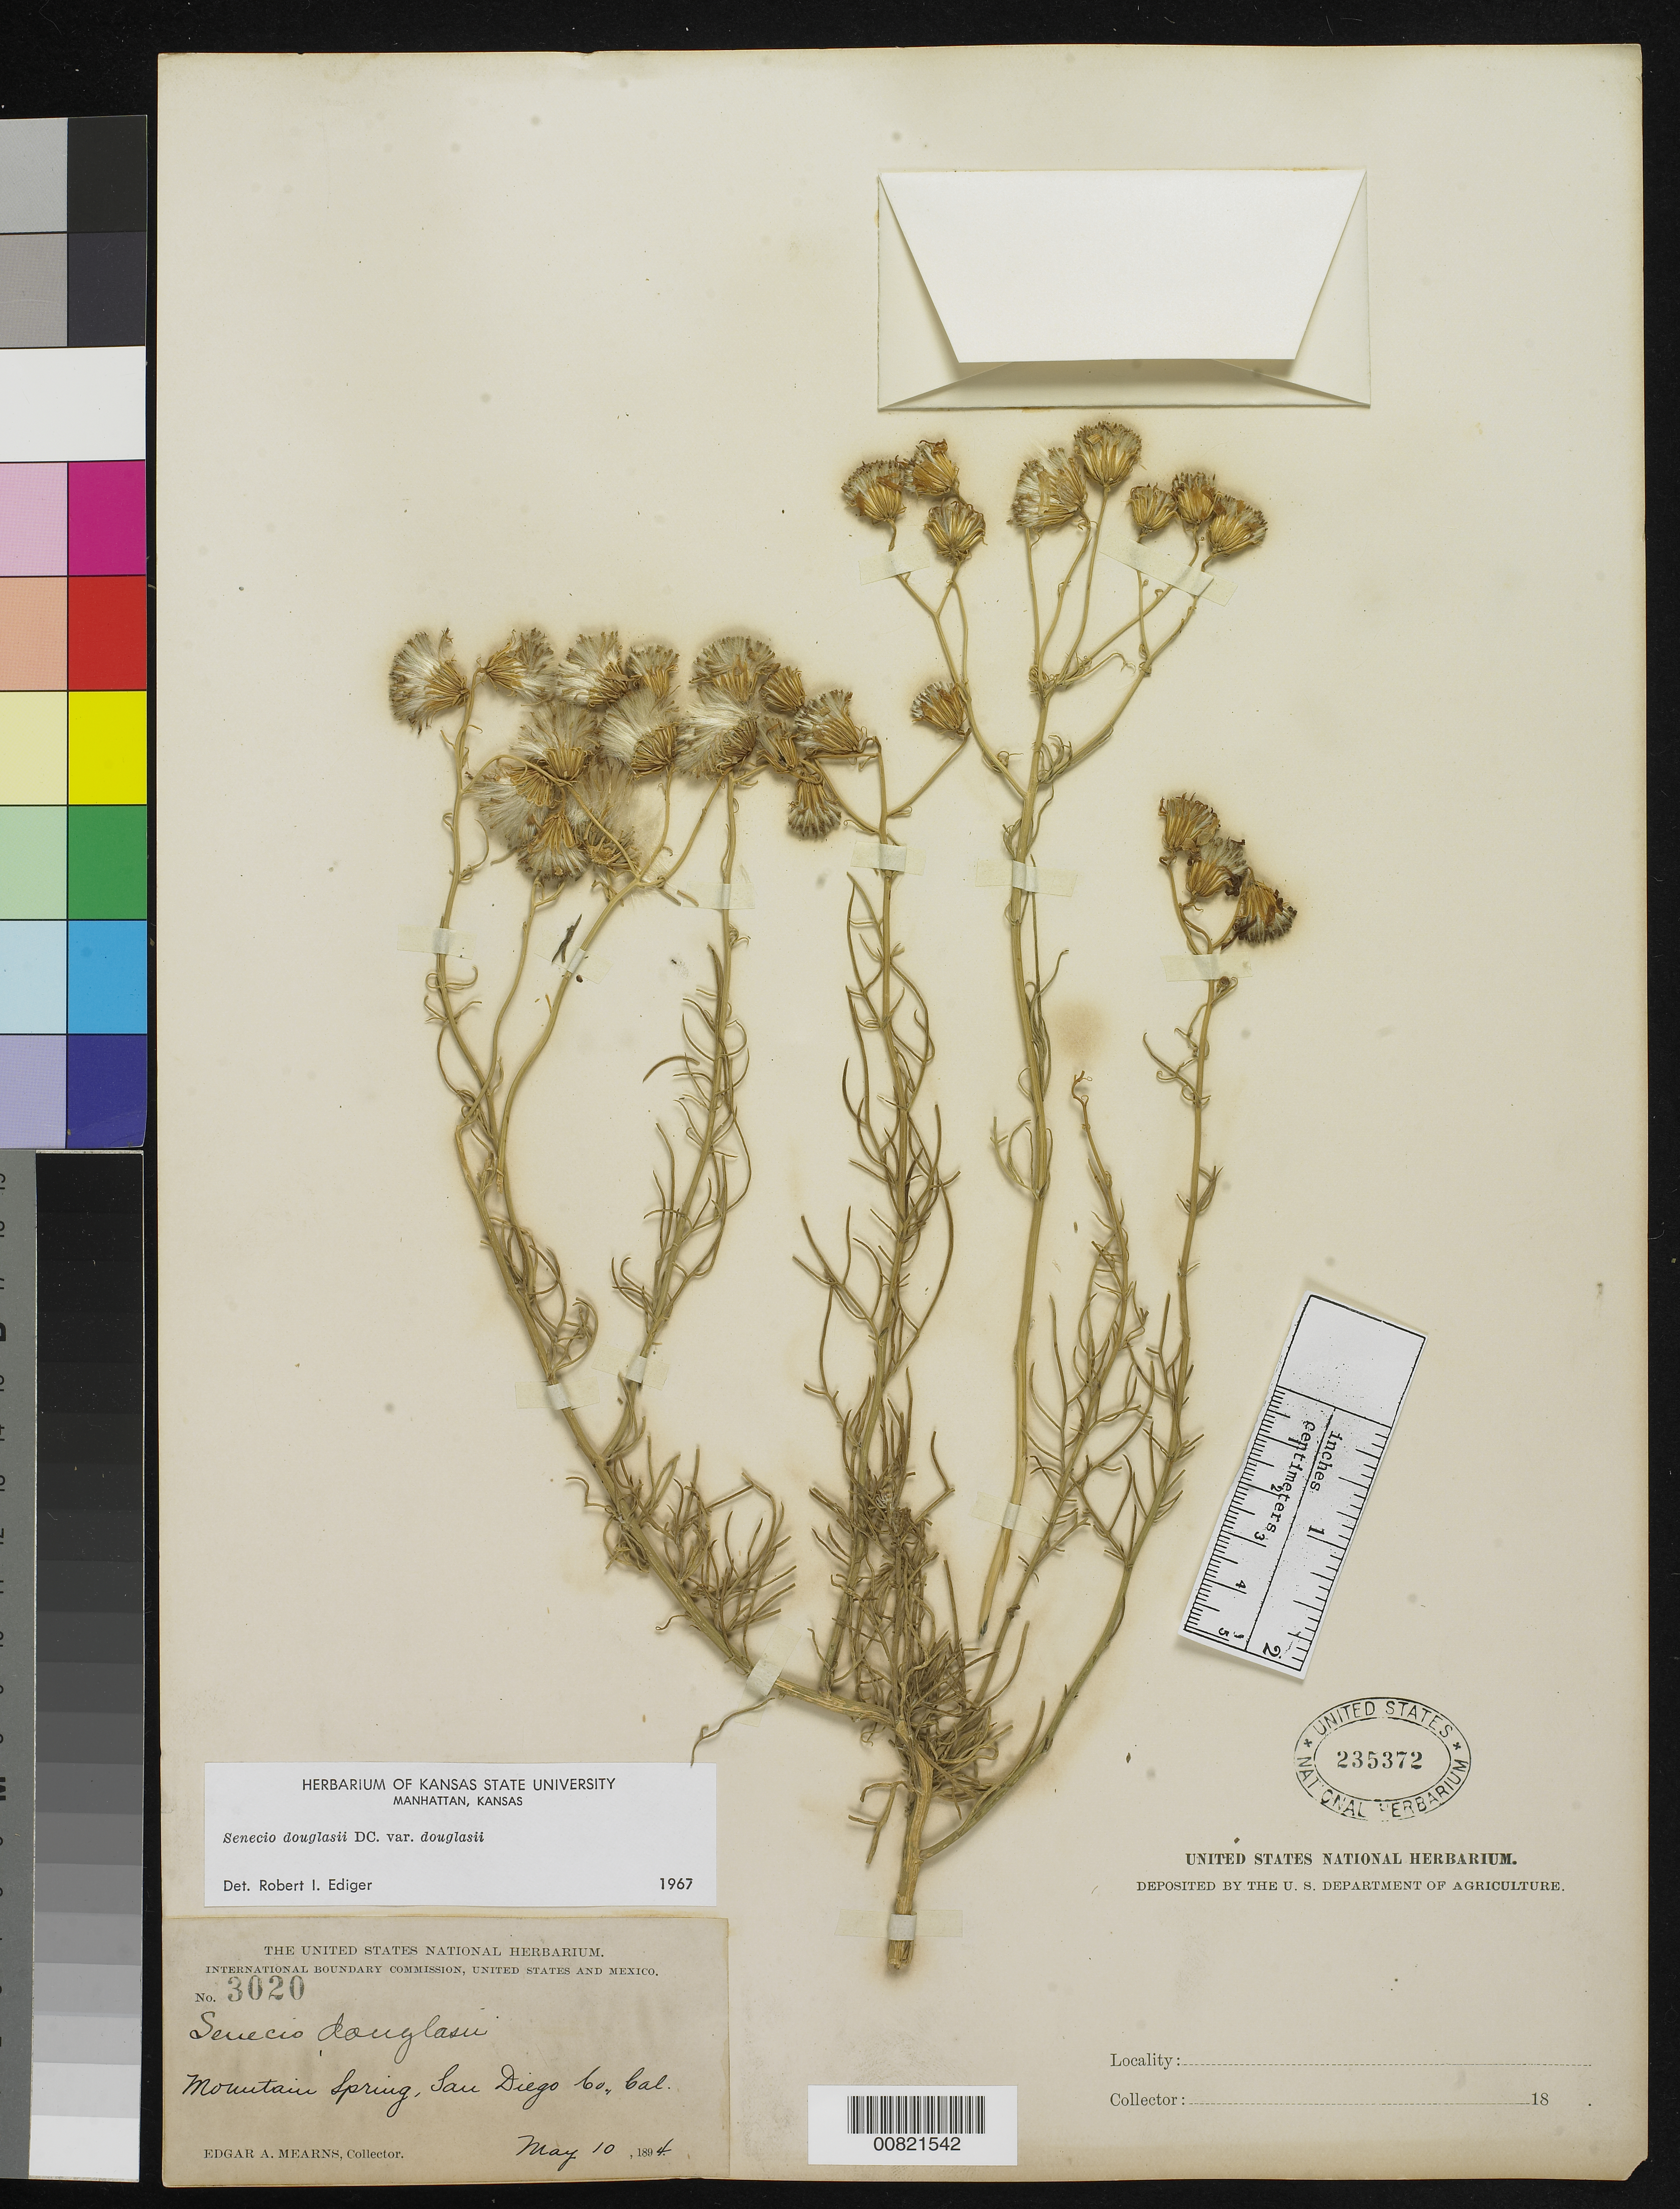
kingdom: Plantae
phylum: Tracheophyta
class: Magnoliopsida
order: Asterales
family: Asteraceae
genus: Senecio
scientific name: Senecio flaccidus var. douglasii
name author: (DC.) B.L. Turner & T.M. Barkley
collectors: E. A. Mearns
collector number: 3020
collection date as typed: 10 May 1894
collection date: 1894-05-10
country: United States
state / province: California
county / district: San Diego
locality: Mountain Spring, San Diego County, California.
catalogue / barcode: US 235372